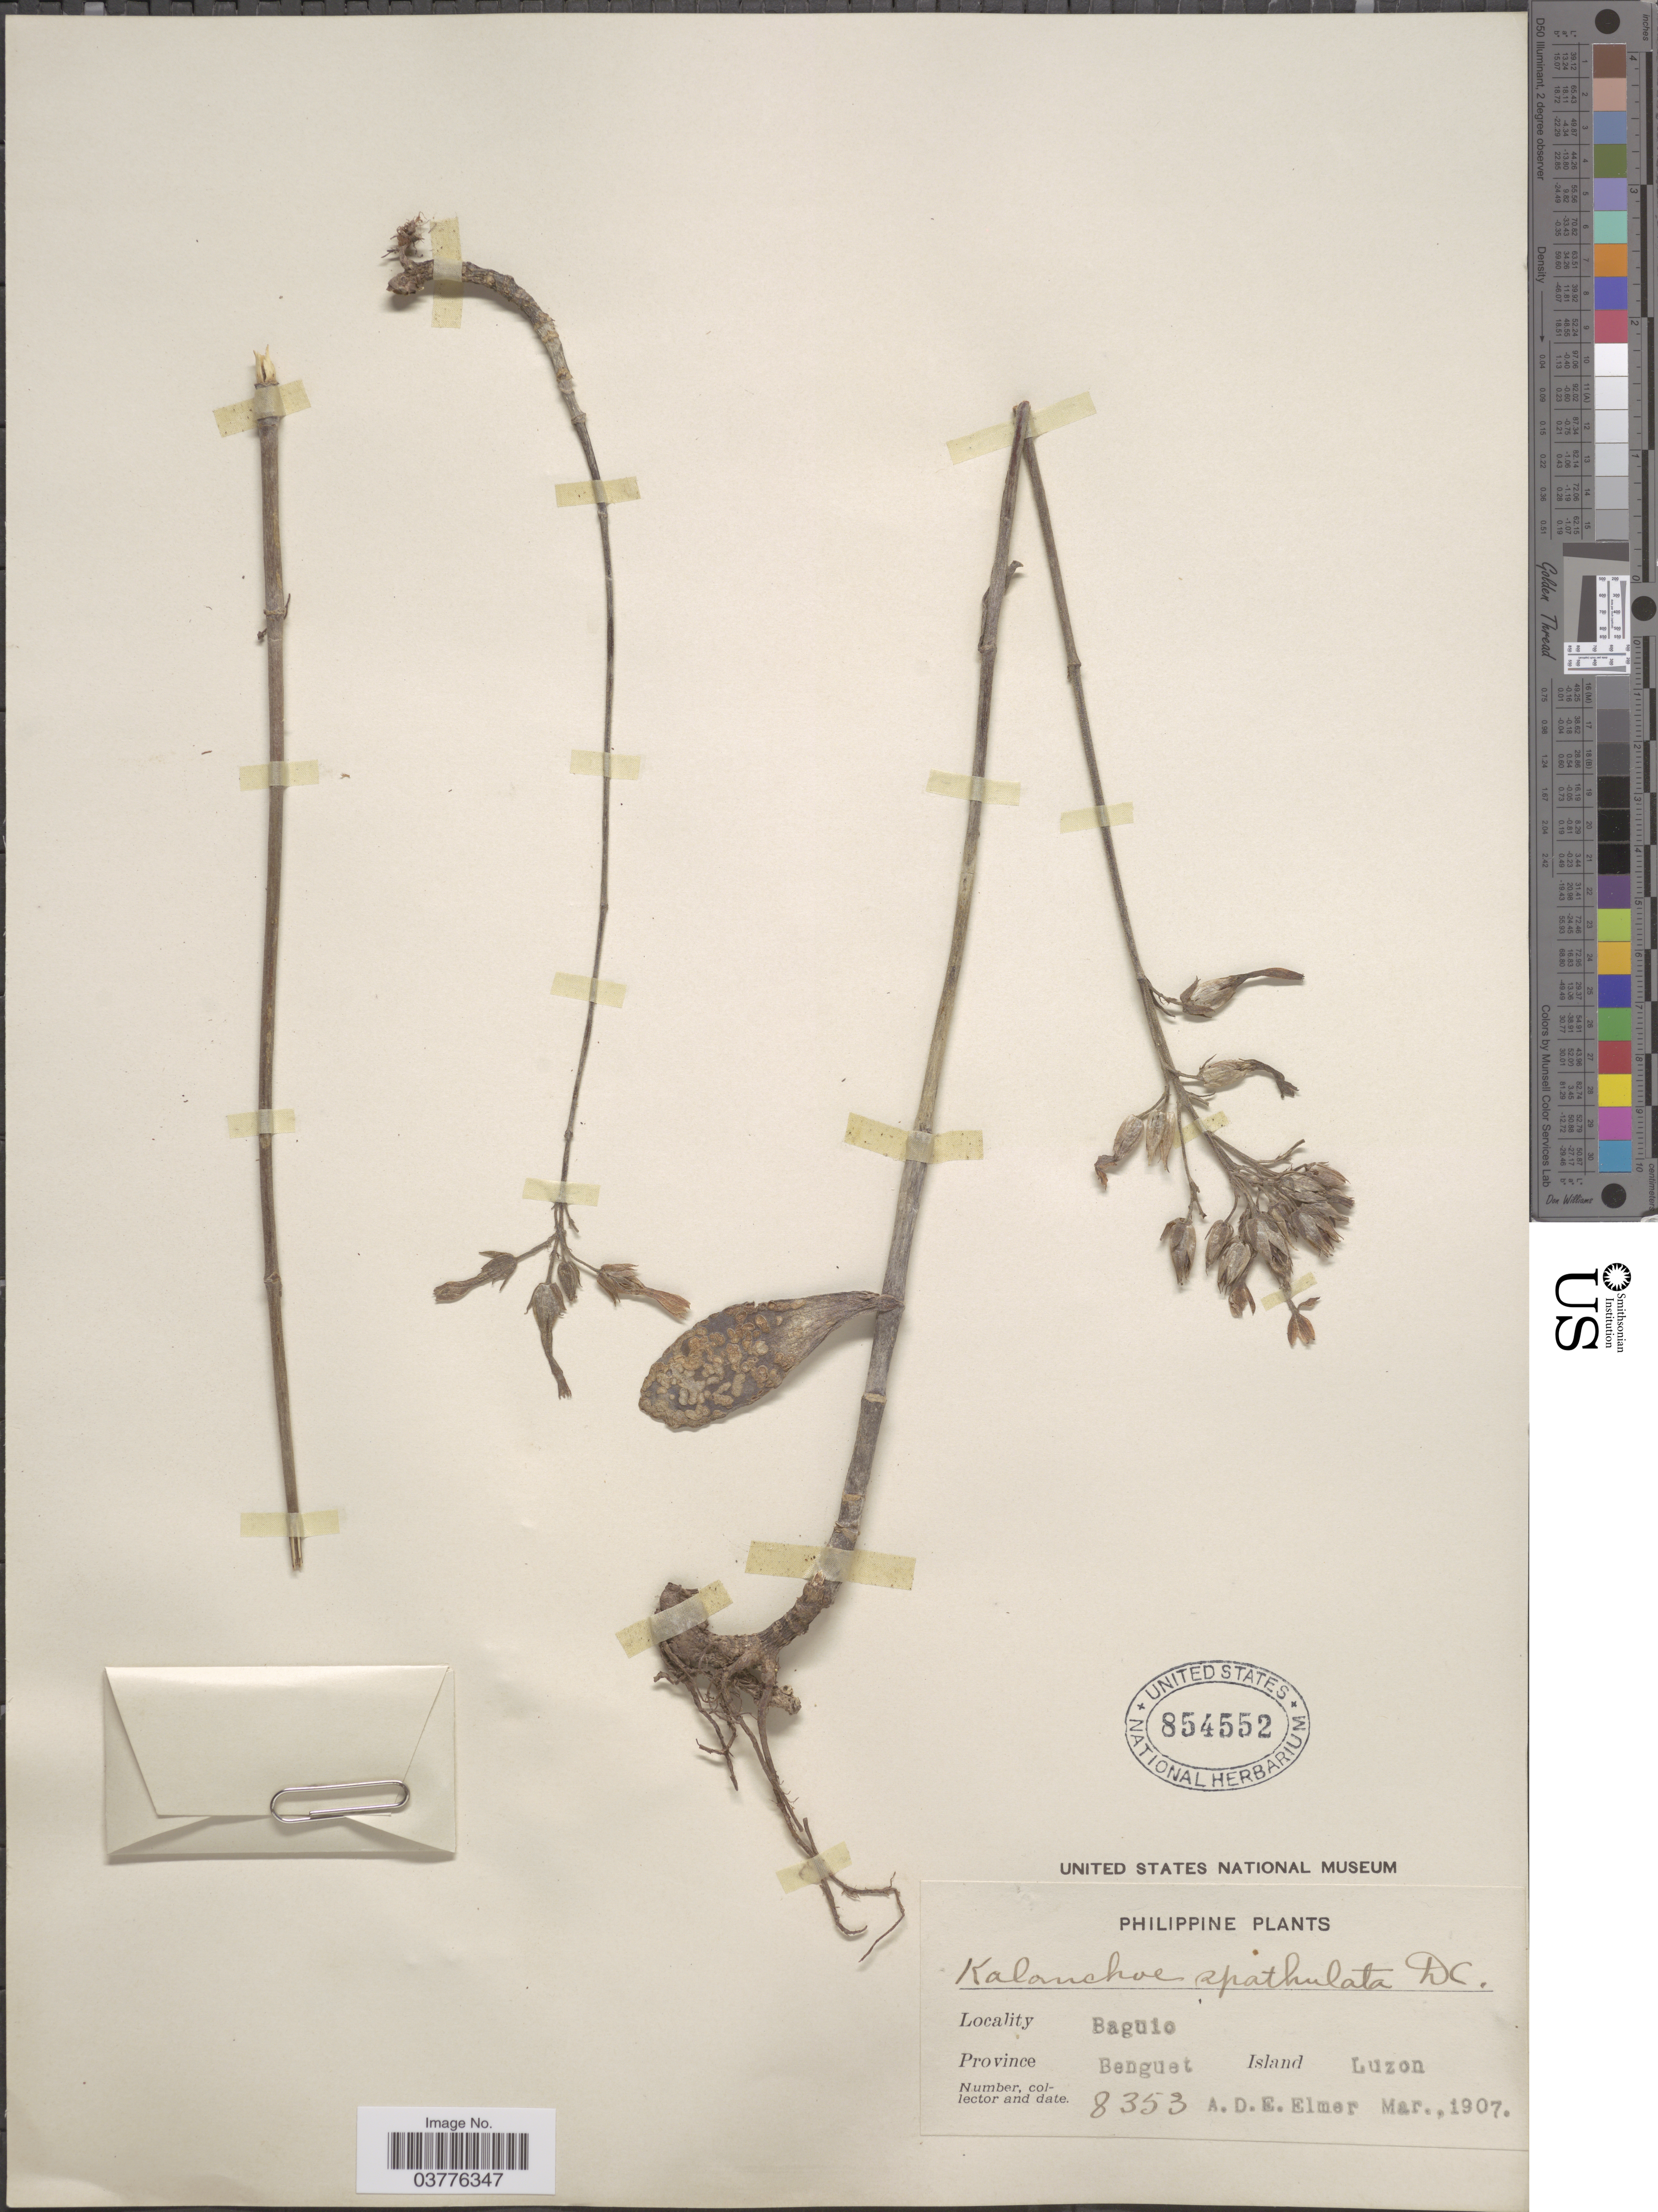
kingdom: Plantae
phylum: Tracheophyta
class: Magnoliopsida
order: Saxifragales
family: Crassulaceae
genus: Kalanchoe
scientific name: Kalanchoe spathulata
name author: DC.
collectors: A. D. E. Elmer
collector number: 8353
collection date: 1907-03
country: Philippines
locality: Baguio. Province Benguet. Island Luzon.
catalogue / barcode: US 854552